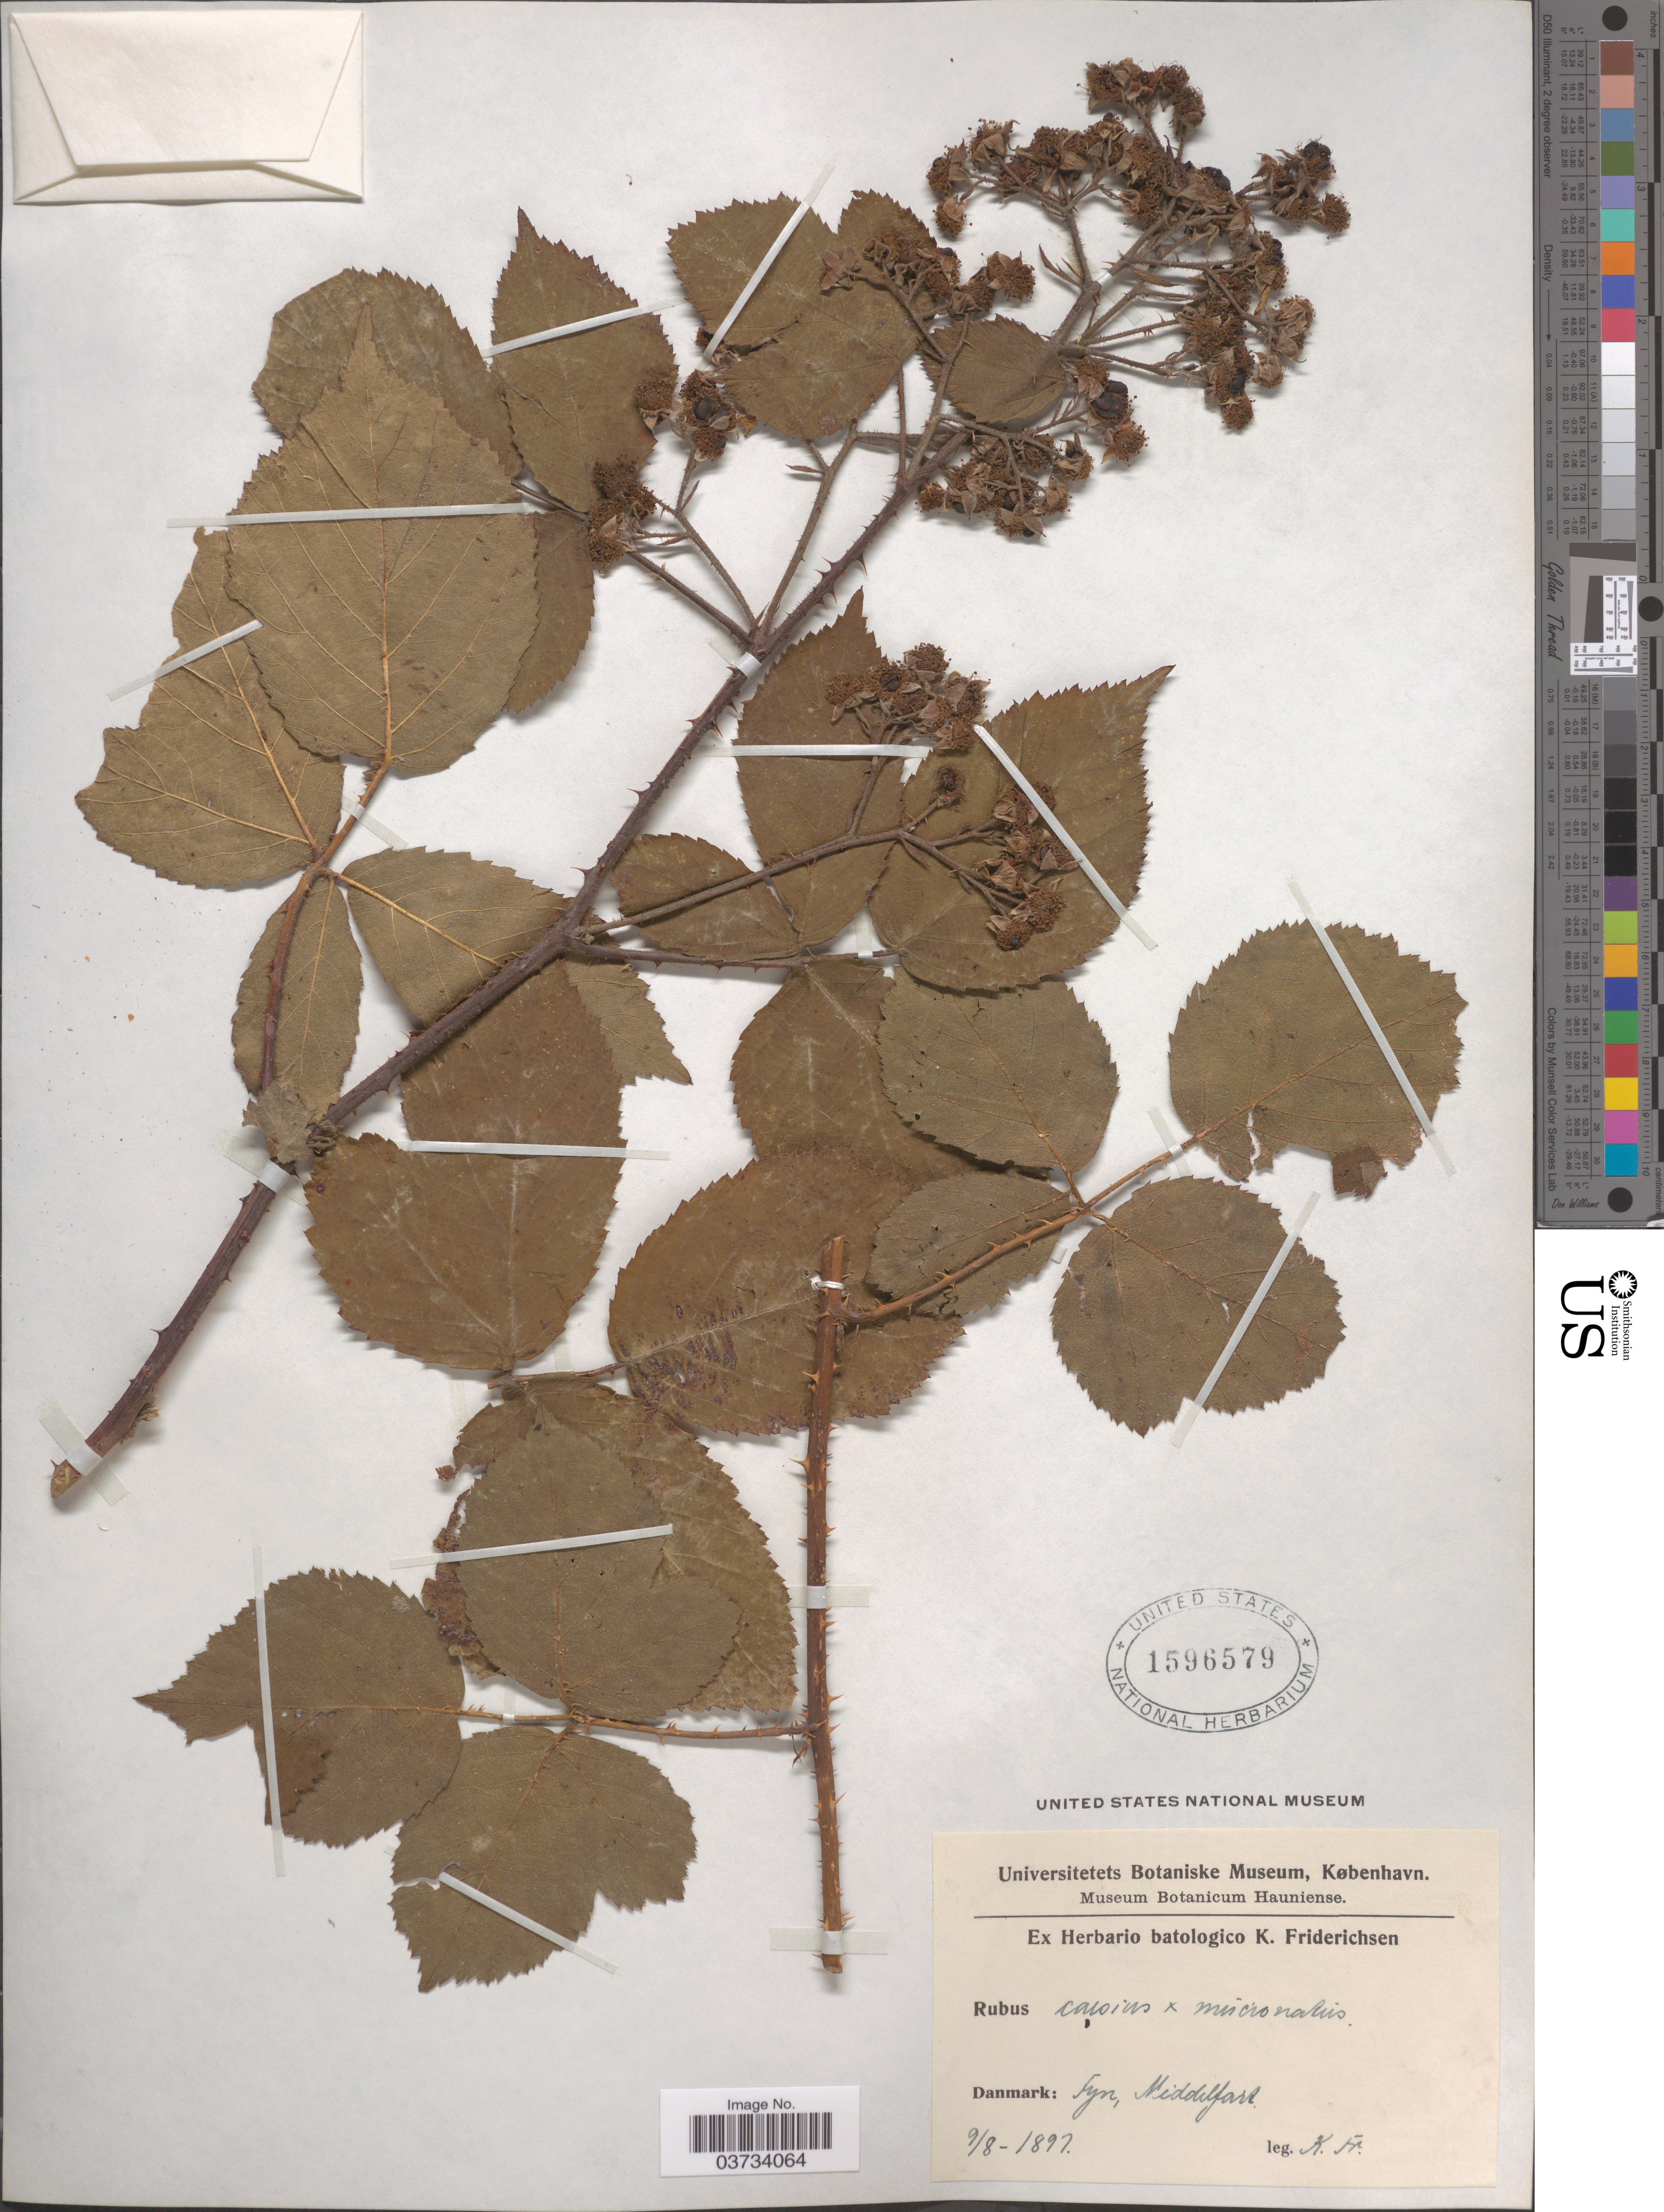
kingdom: Plantae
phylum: Tracheophyta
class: Magnoliopsida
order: Rosales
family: Rosaceae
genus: Rubus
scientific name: Rubus caesius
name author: L.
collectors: K. Friderichsen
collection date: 1897-08-09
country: Denmark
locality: Fyn, Middelfart.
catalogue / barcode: US 1596579